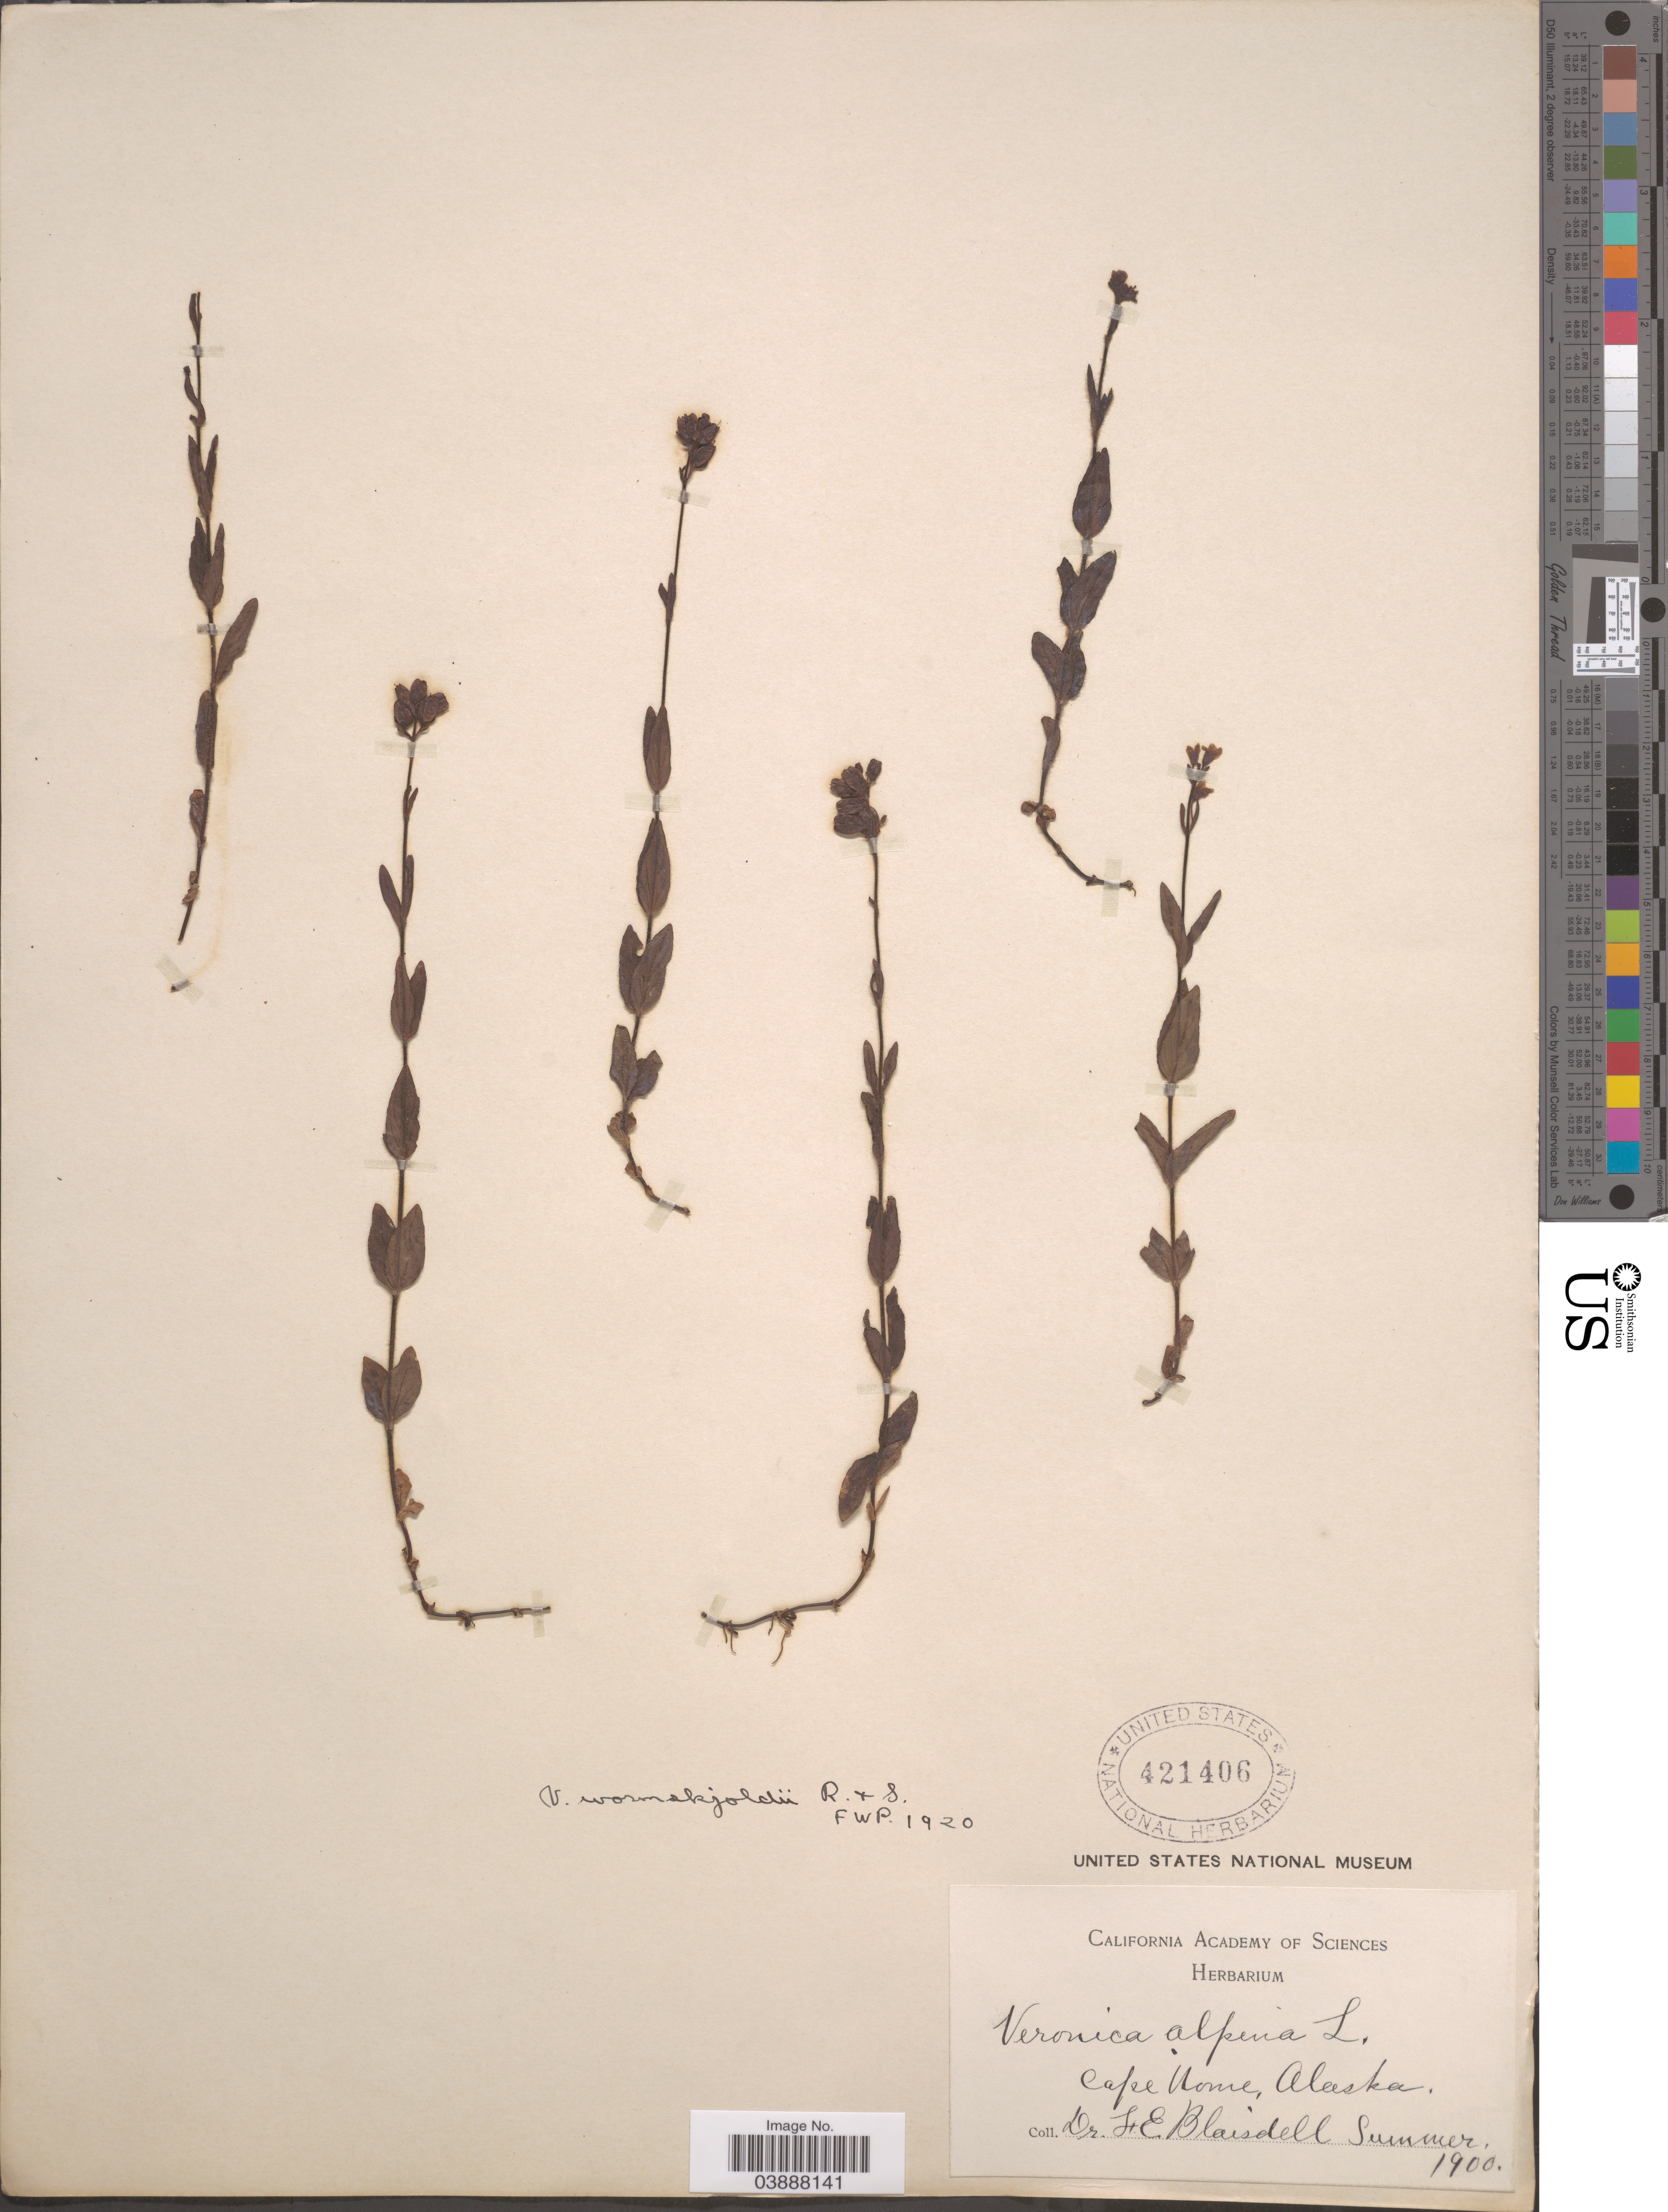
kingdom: Plantae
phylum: Tracheophyta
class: Magnoliopsida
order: Lamiales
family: Plantaginaceae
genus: Veronica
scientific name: Veronica wormskjoldii subsp. wormskjoldii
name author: Roem. & Schult.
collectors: F. Blaisdell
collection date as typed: Summer 1900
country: United States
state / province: Alaska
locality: Cape Nome.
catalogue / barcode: US 421406